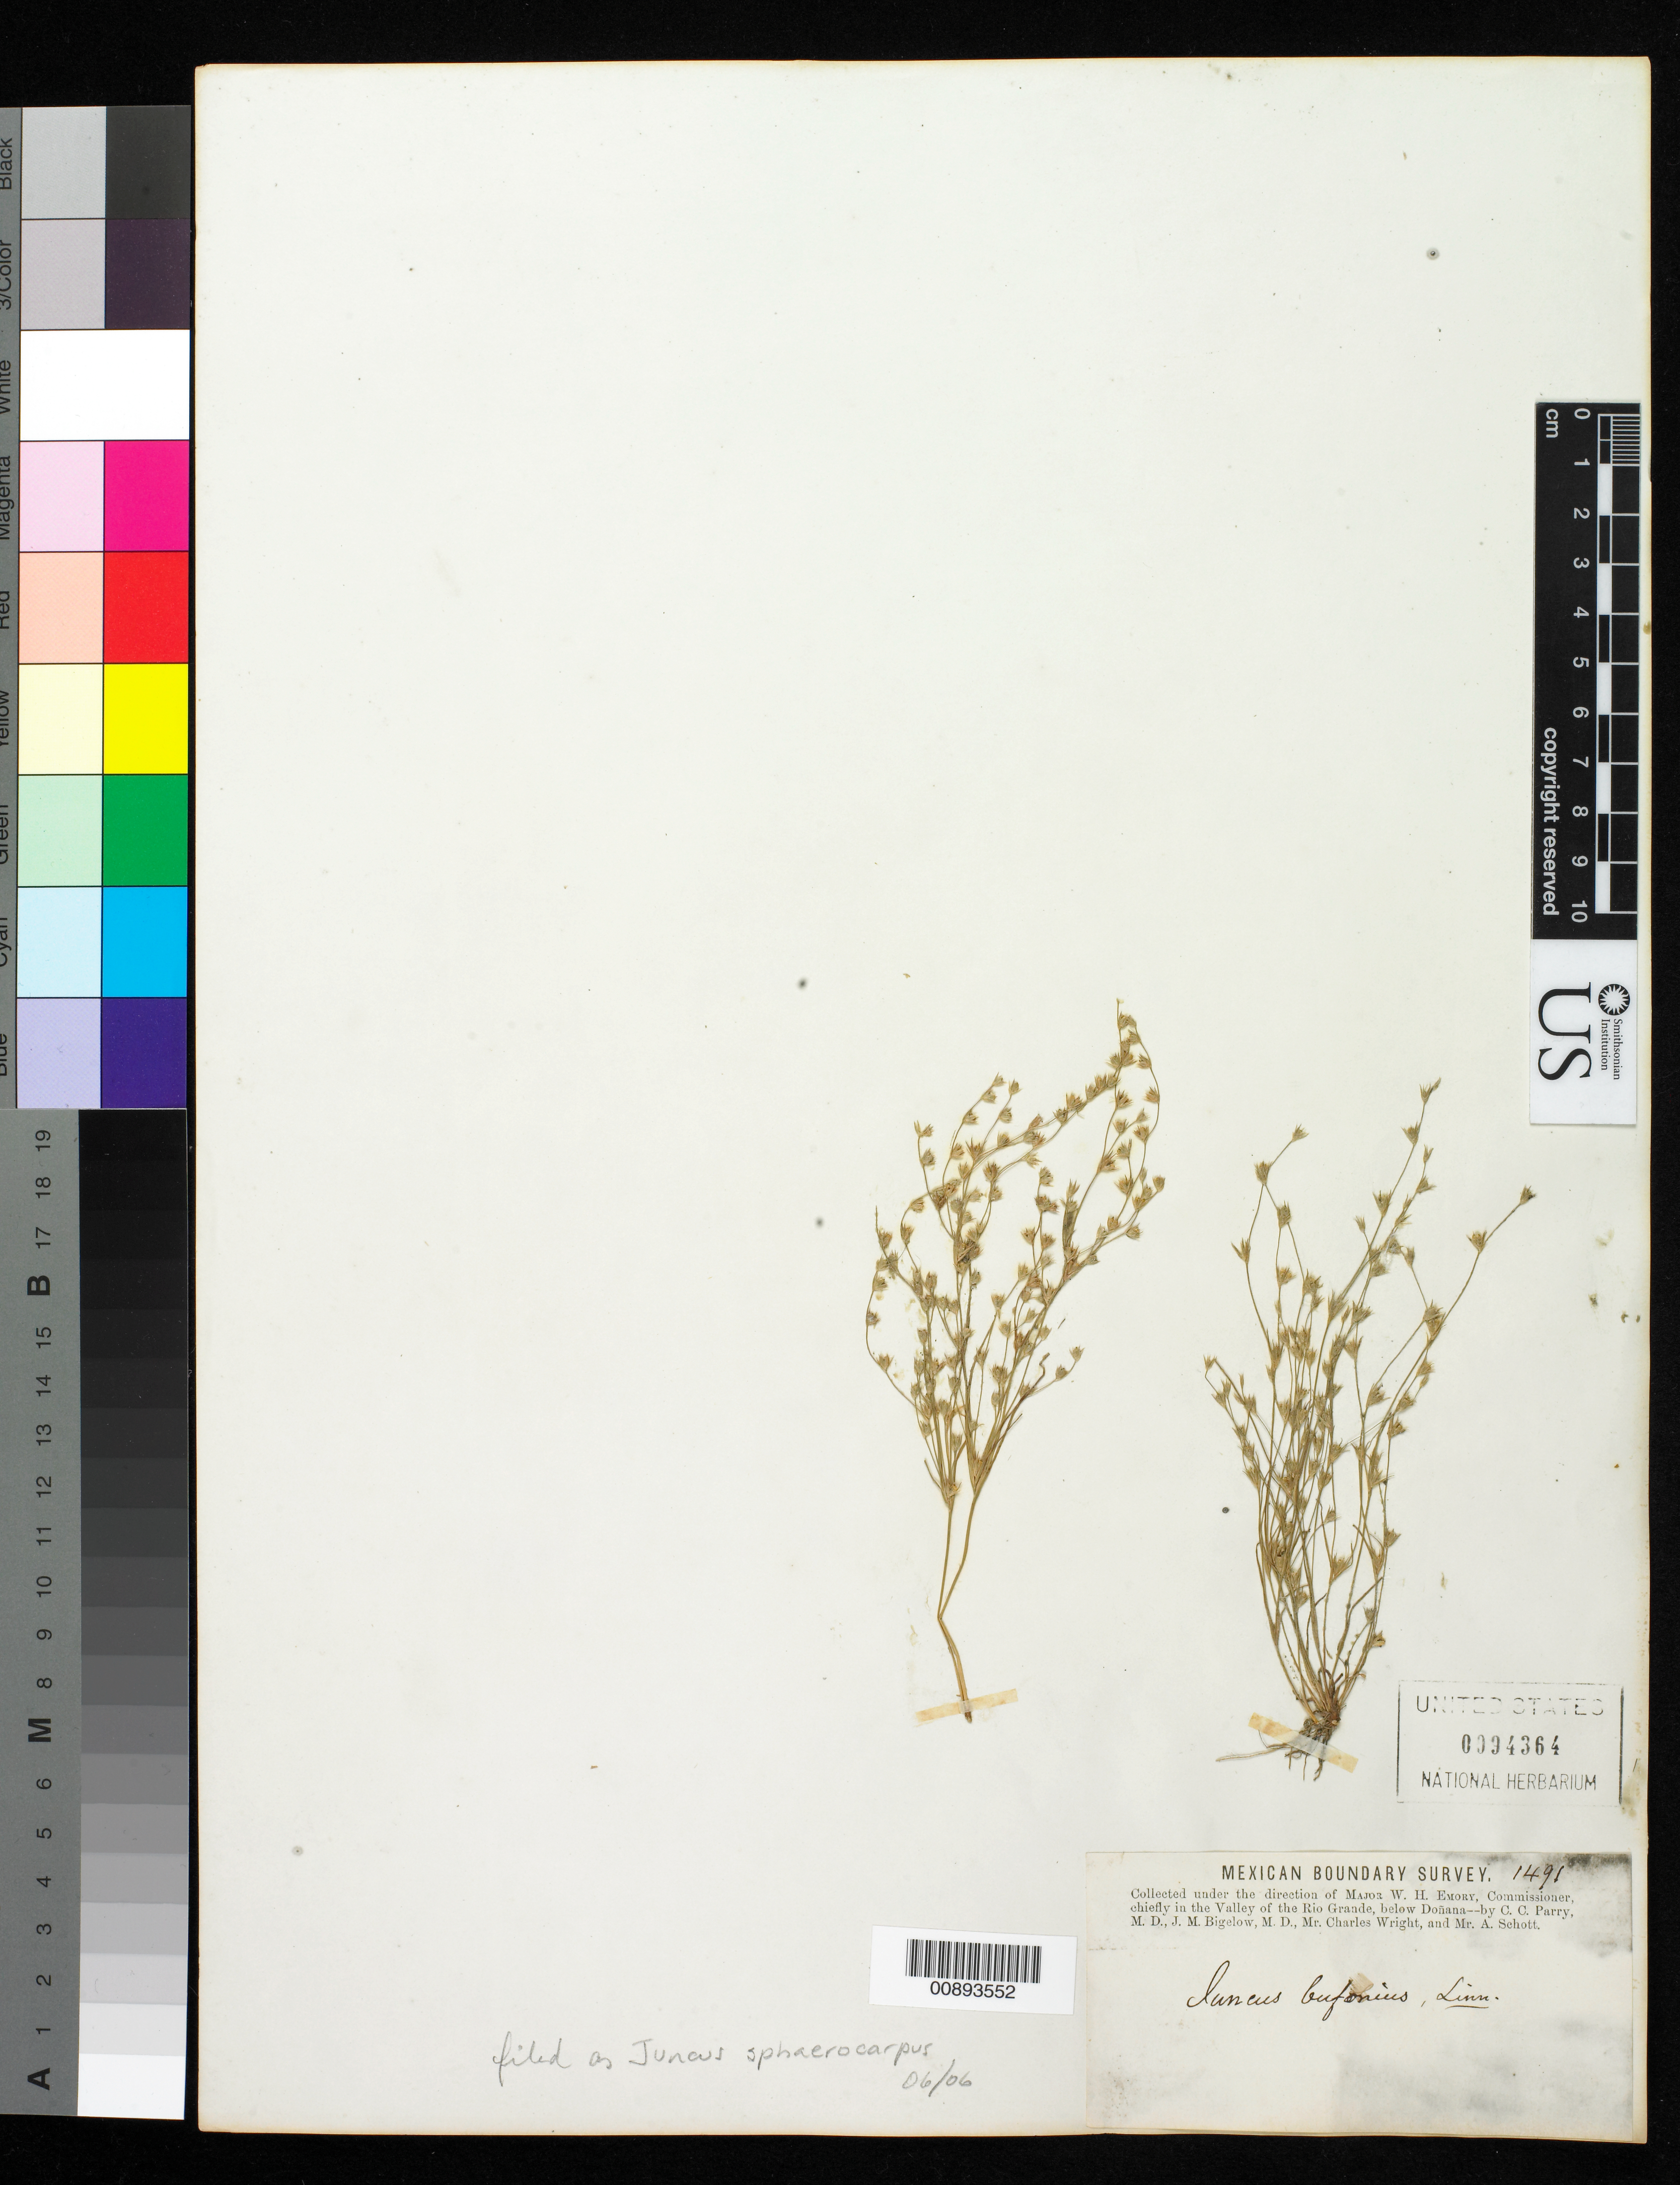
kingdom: Plantae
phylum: Tracheophyta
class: Liliopsida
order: Poales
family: Juncaceae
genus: Juncus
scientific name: Juncus sphaerocarpus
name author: Nees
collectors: C. C. Parry, J. M. Bigelow, C. Wright & A. C. V. Schott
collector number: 1491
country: United States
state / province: New Mexico / Texas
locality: Valley of the Rio Grande, below Doñana.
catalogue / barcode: US 94364